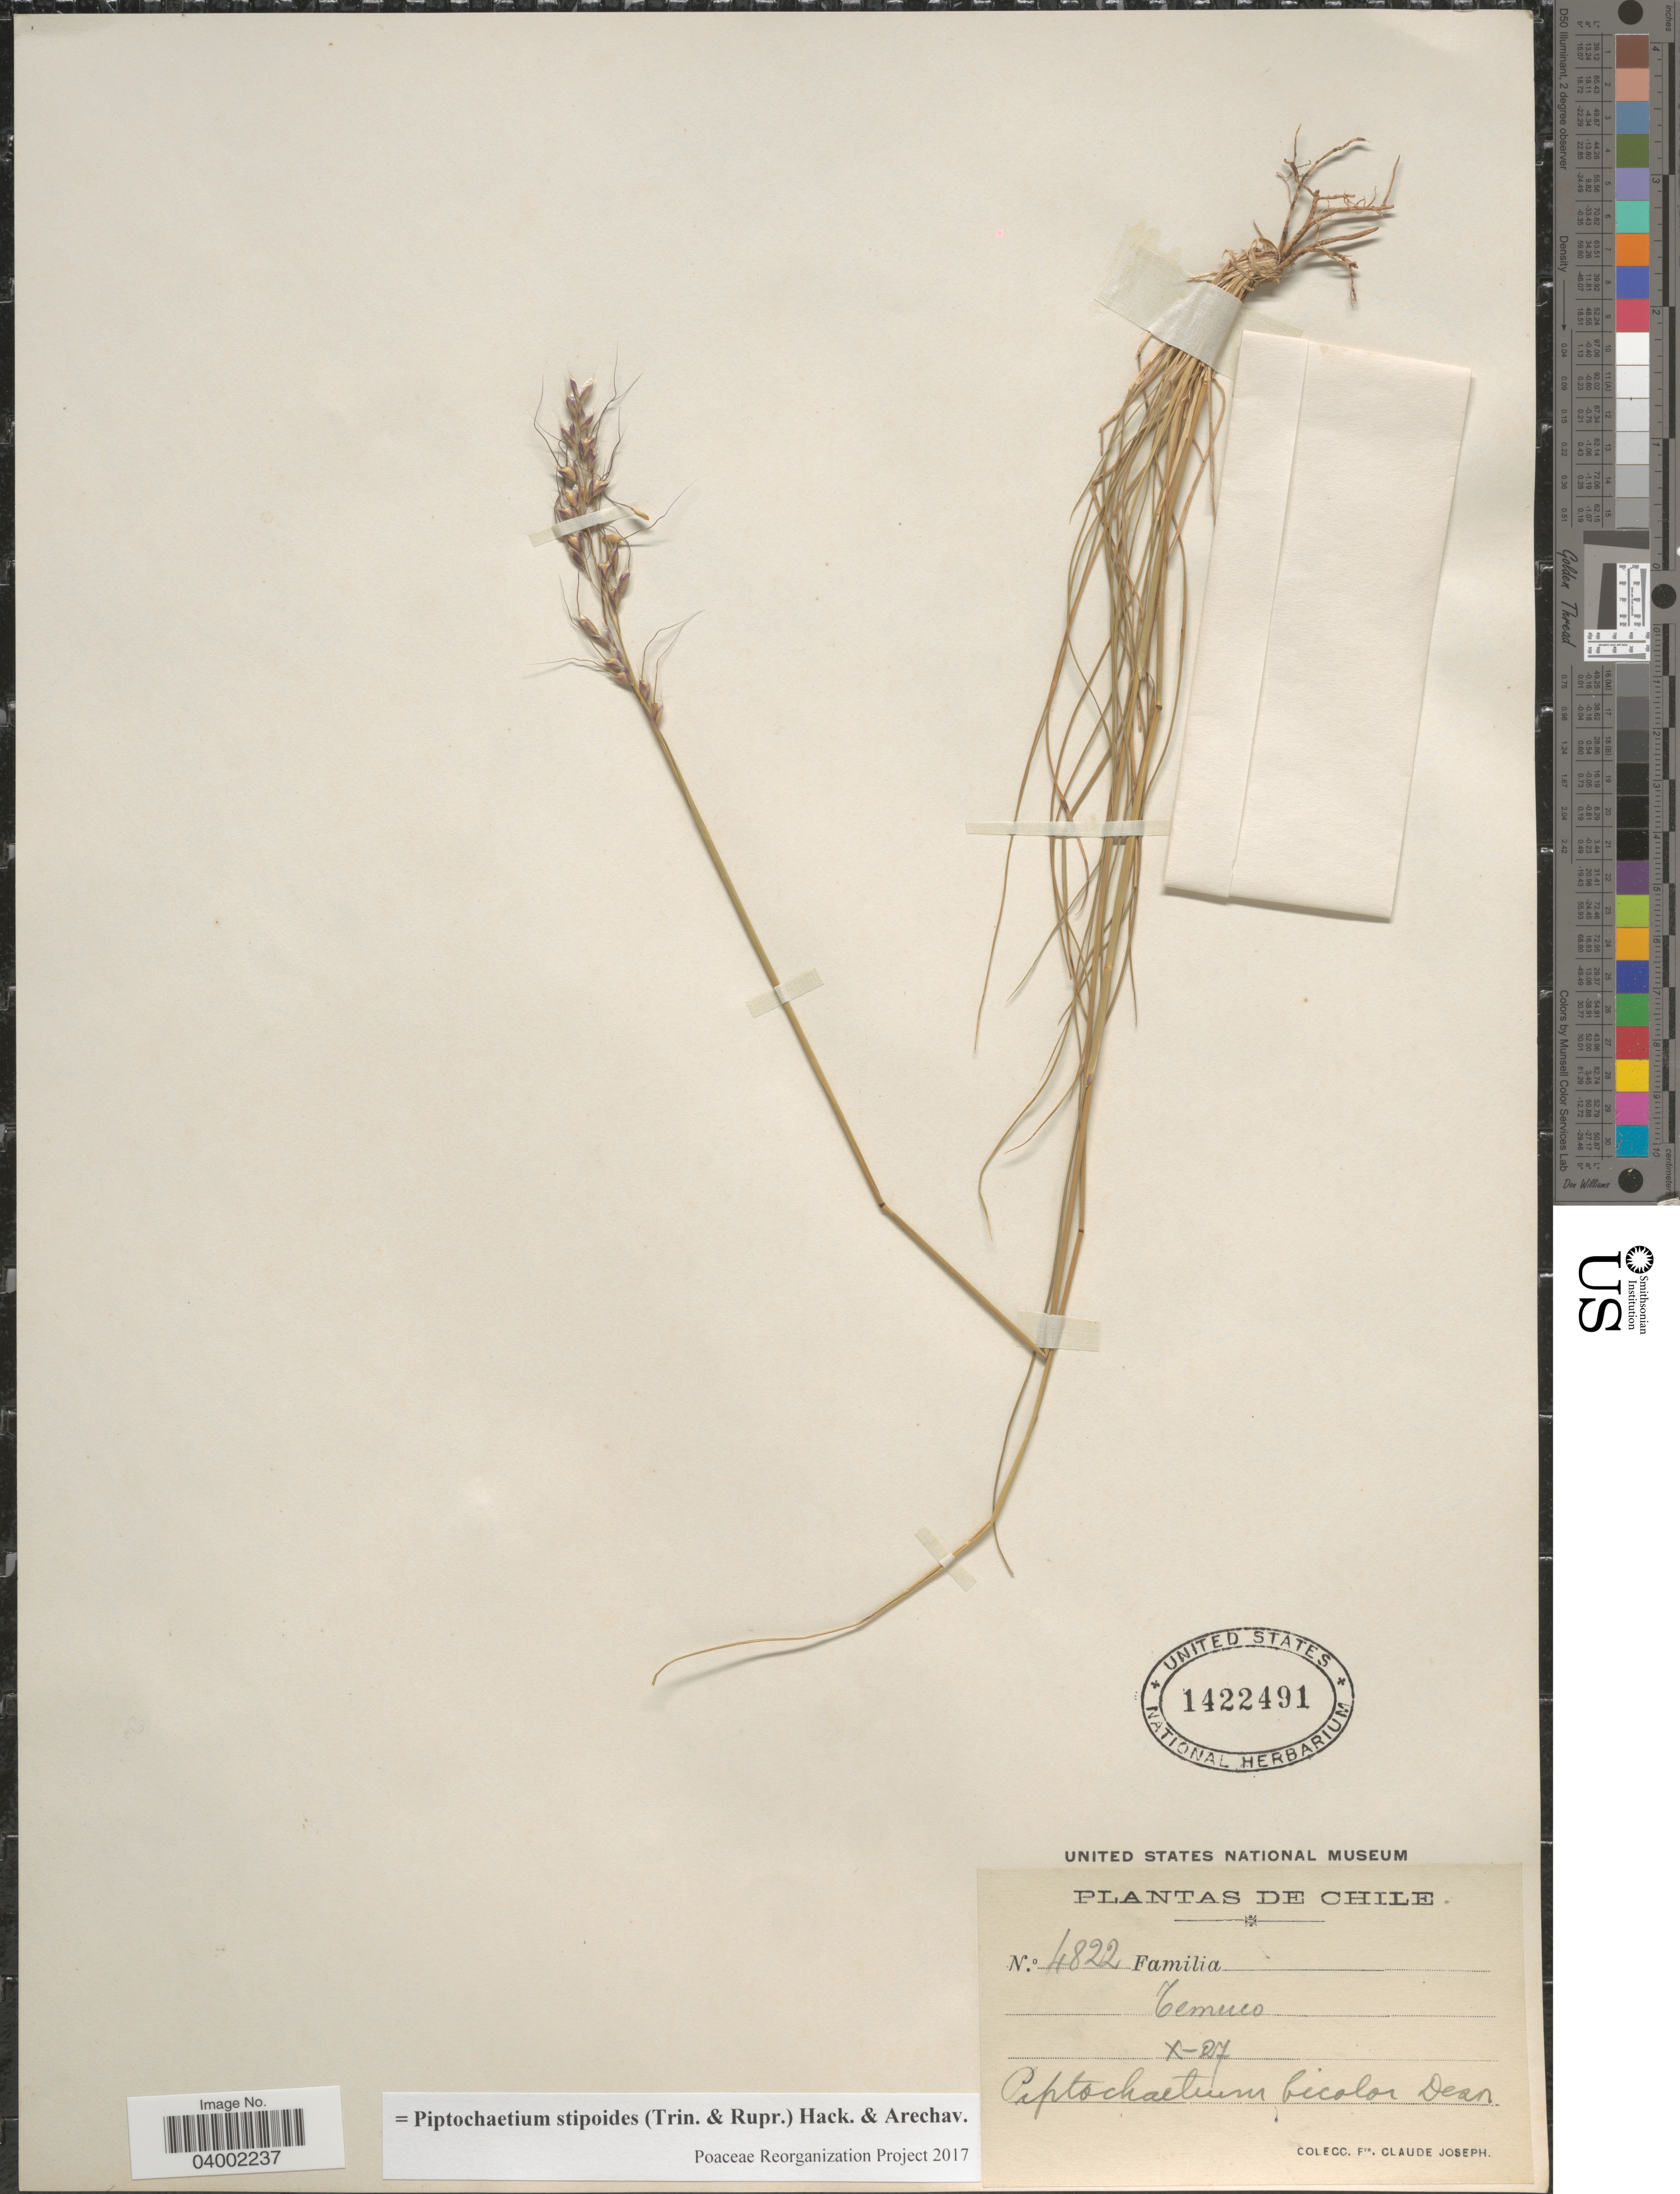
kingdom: Plantae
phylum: Tracheophyta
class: Liliopsida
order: Poales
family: Poaceae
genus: Piptochaetium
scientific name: Piptochaetium stipoides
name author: (Trin. & Rupr.) Hack. & Arechav.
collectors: Bro. Claude-Joseph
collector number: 4822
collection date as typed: Transcribed d/m/y: /10/27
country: Chile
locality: Temuco.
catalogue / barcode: US 1422491